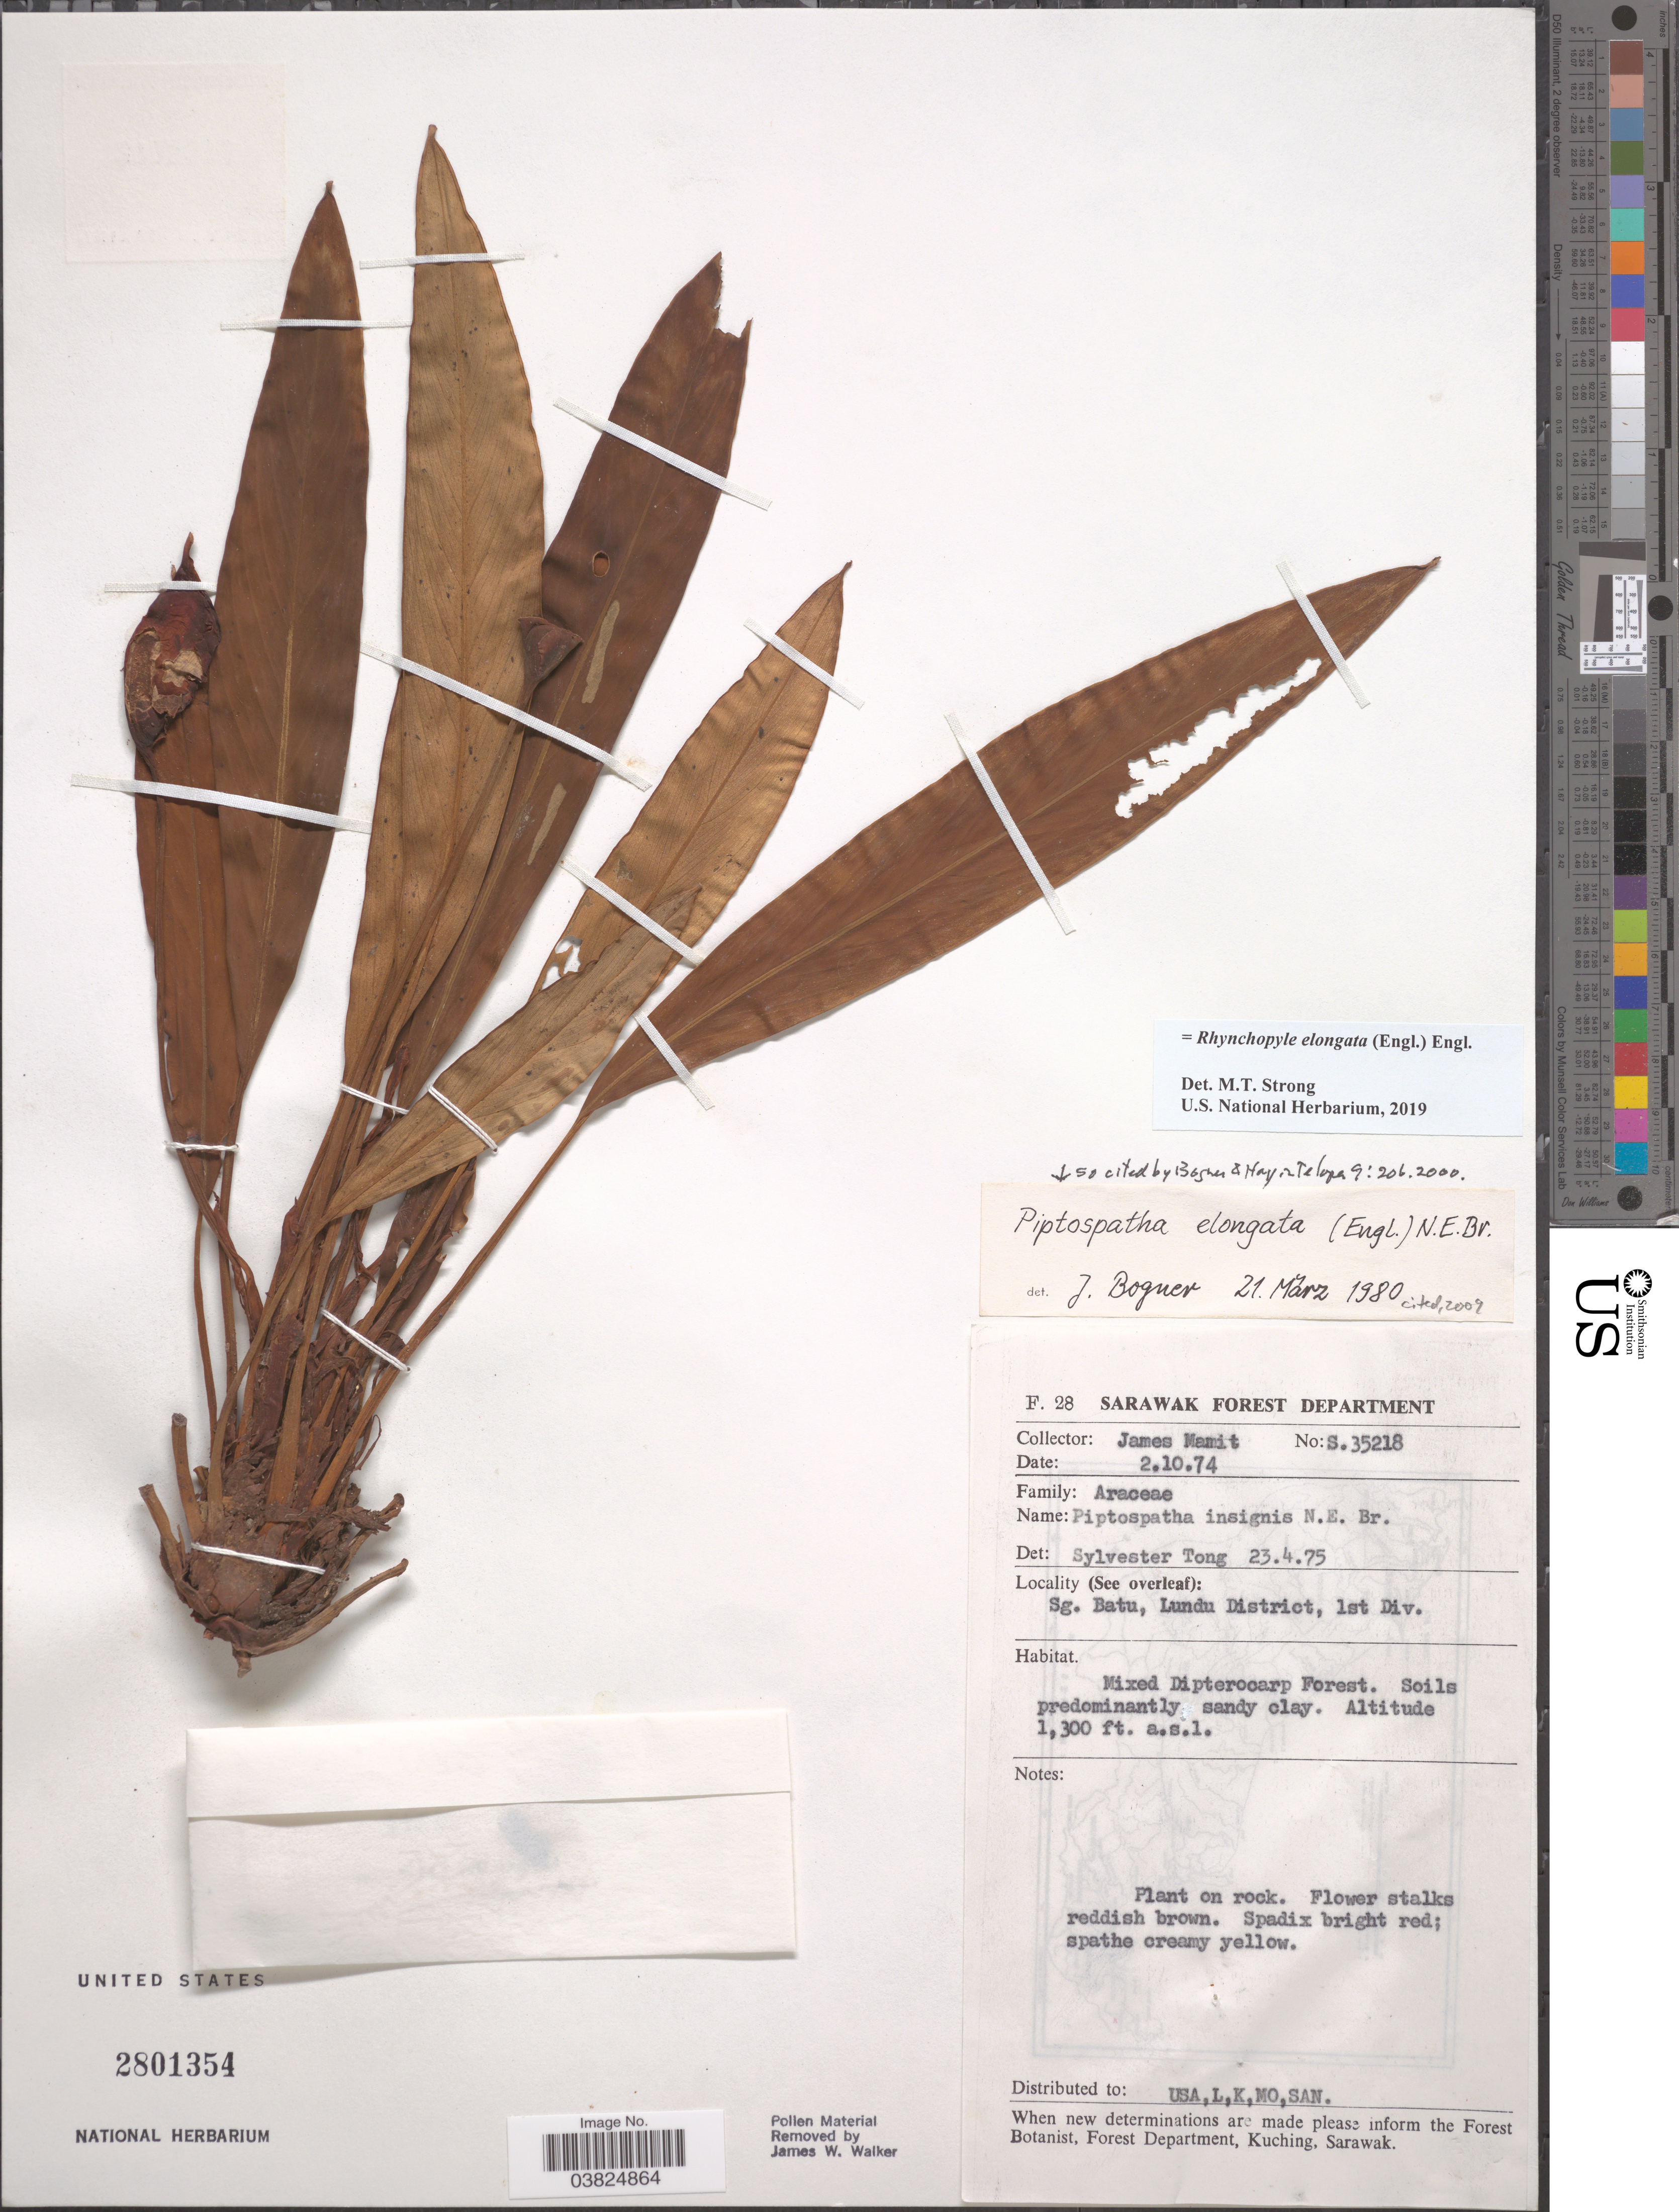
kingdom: Plantae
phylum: Tracheophyta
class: Liliopsida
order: Alismatales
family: Araceae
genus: Rhynchopyle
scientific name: Rhynchopyle elongata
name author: (Engl.) Engl.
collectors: J. Mamit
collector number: S35218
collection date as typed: Transcribed d/m/y: 2/10/74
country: Malaysia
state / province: Sarawak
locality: Sg. Batu, Lundu District, 1st Div.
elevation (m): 396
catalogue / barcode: US 2801354